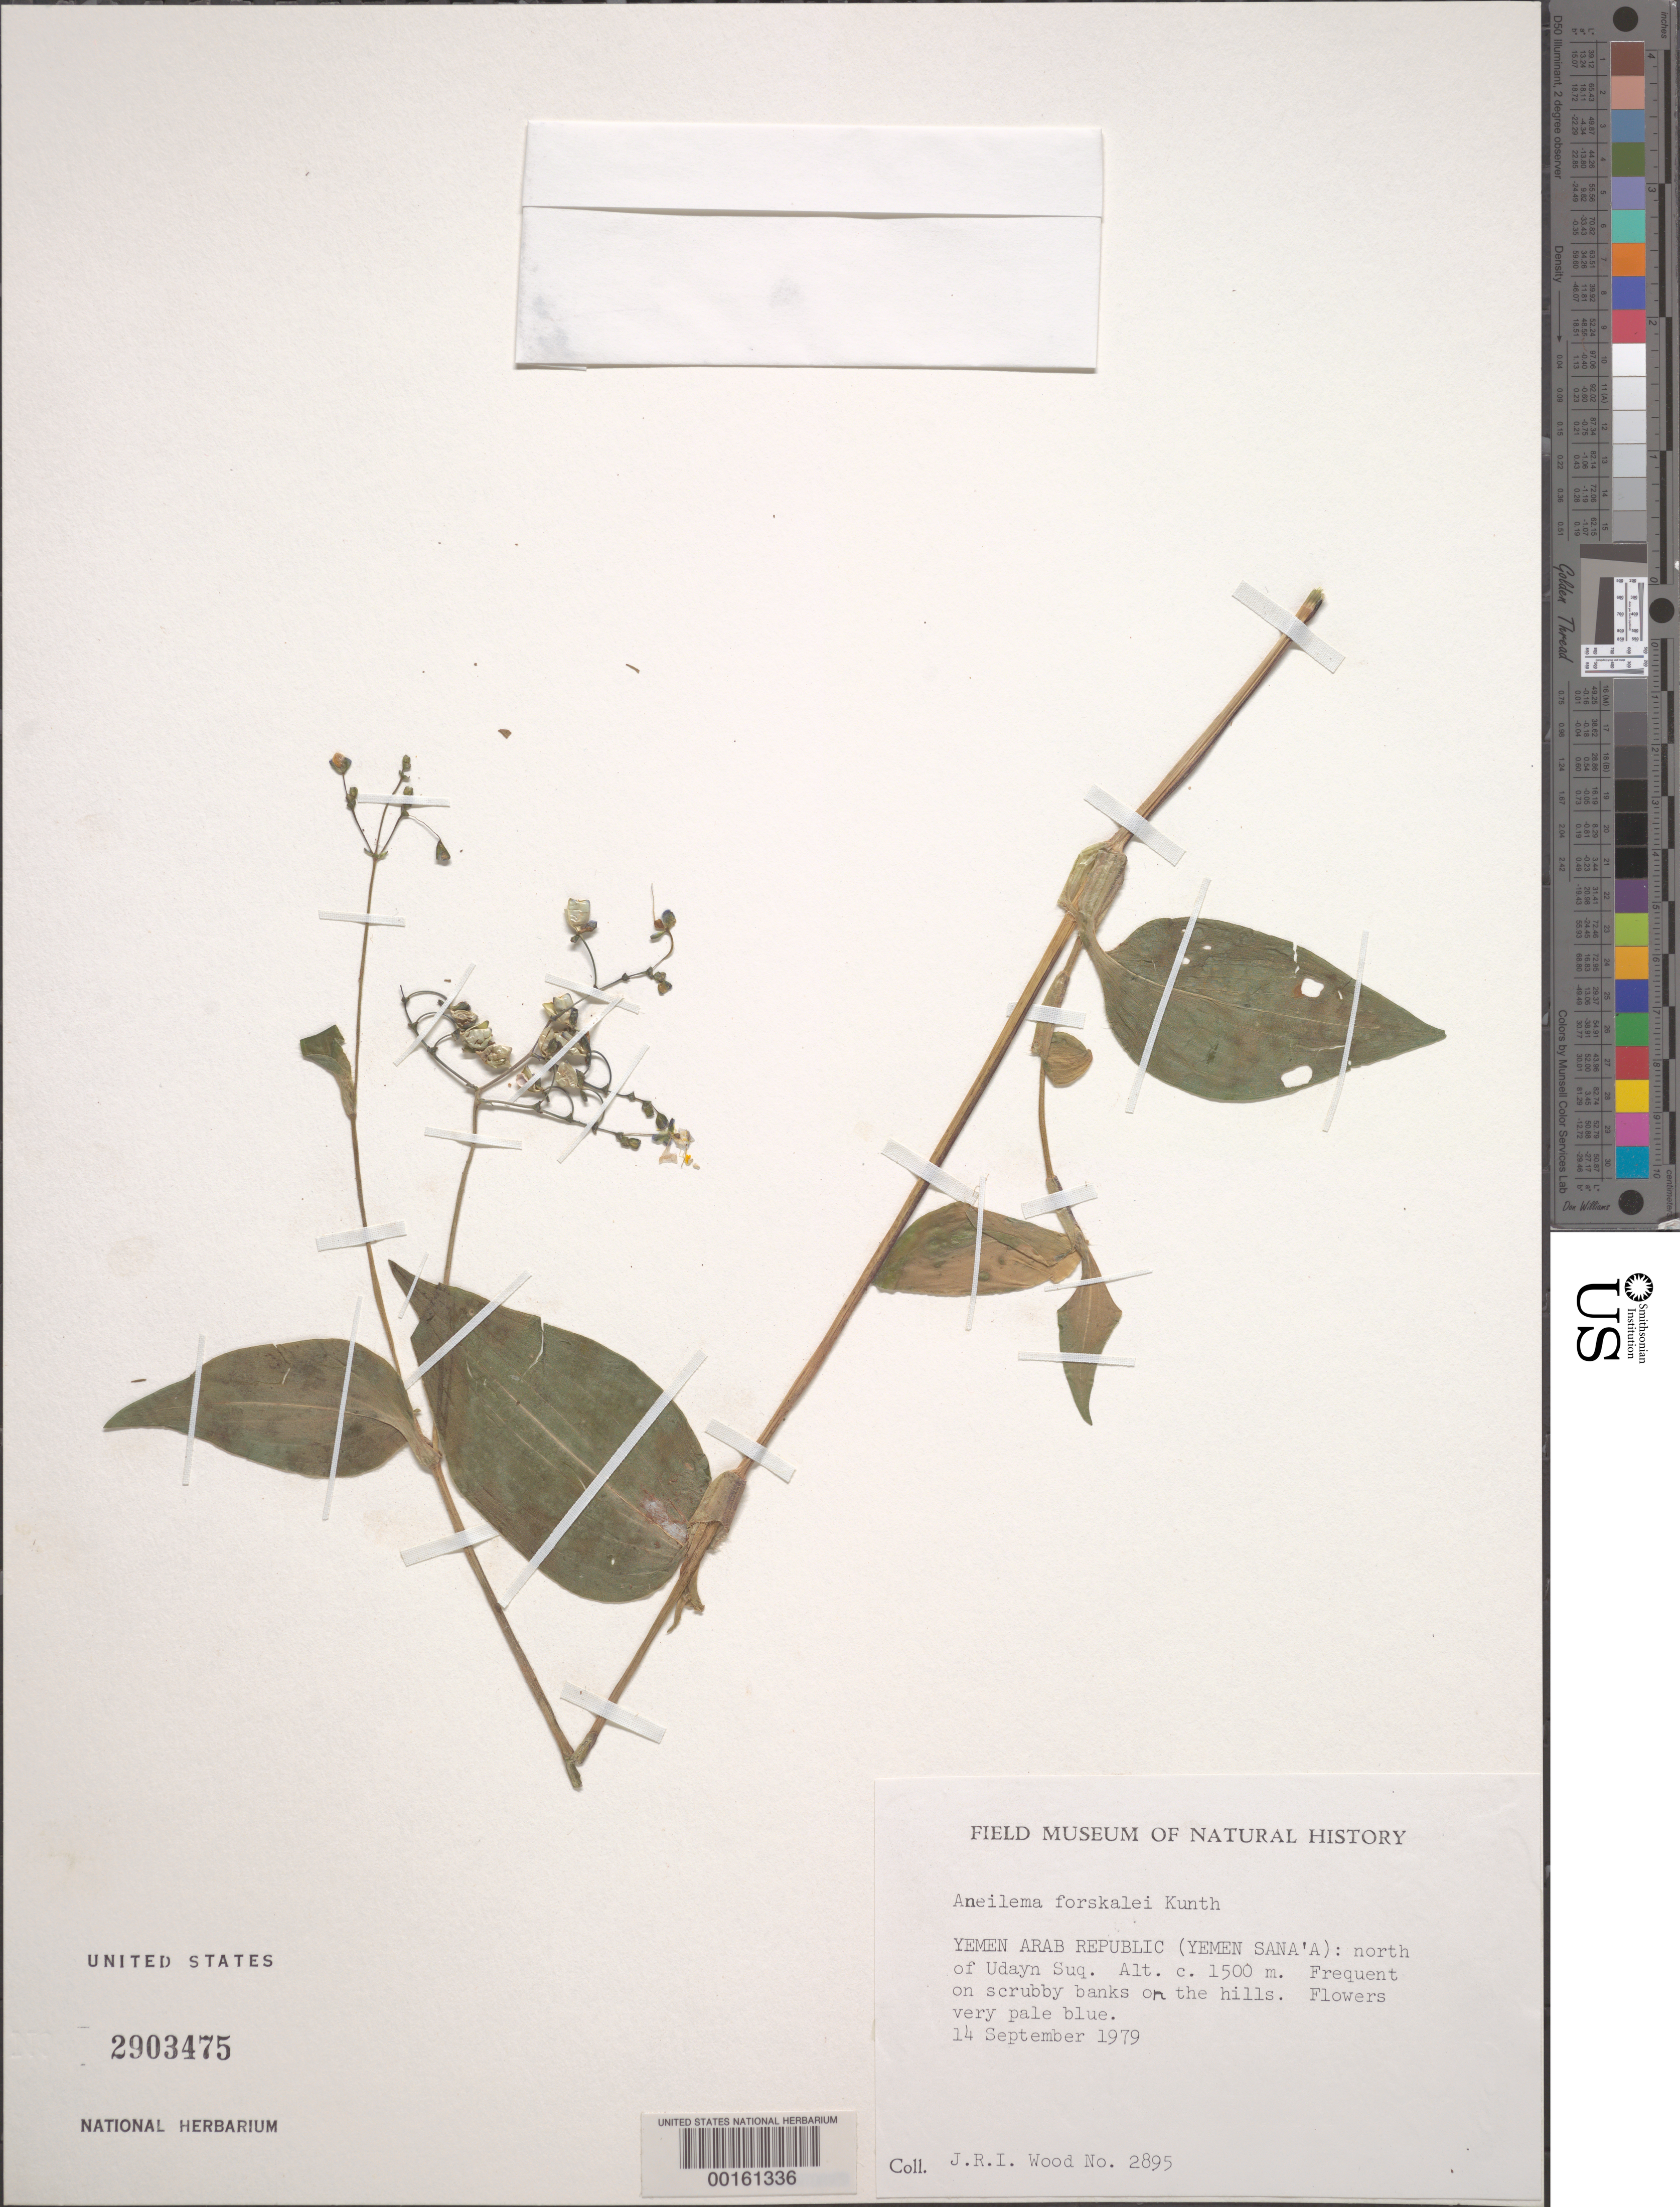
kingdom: Plantae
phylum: Tracheophyta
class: Liliopsida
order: Commelinales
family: Commelinaceae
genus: Aneilema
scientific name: Aneilema forskalii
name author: Kunth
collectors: J. R. I. Wood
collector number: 2895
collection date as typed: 14 Sep 1979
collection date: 1979-09-14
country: Yemen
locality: N of Udayn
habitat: Scrubby banks on hills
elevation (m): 1500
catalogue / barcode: US 2903475